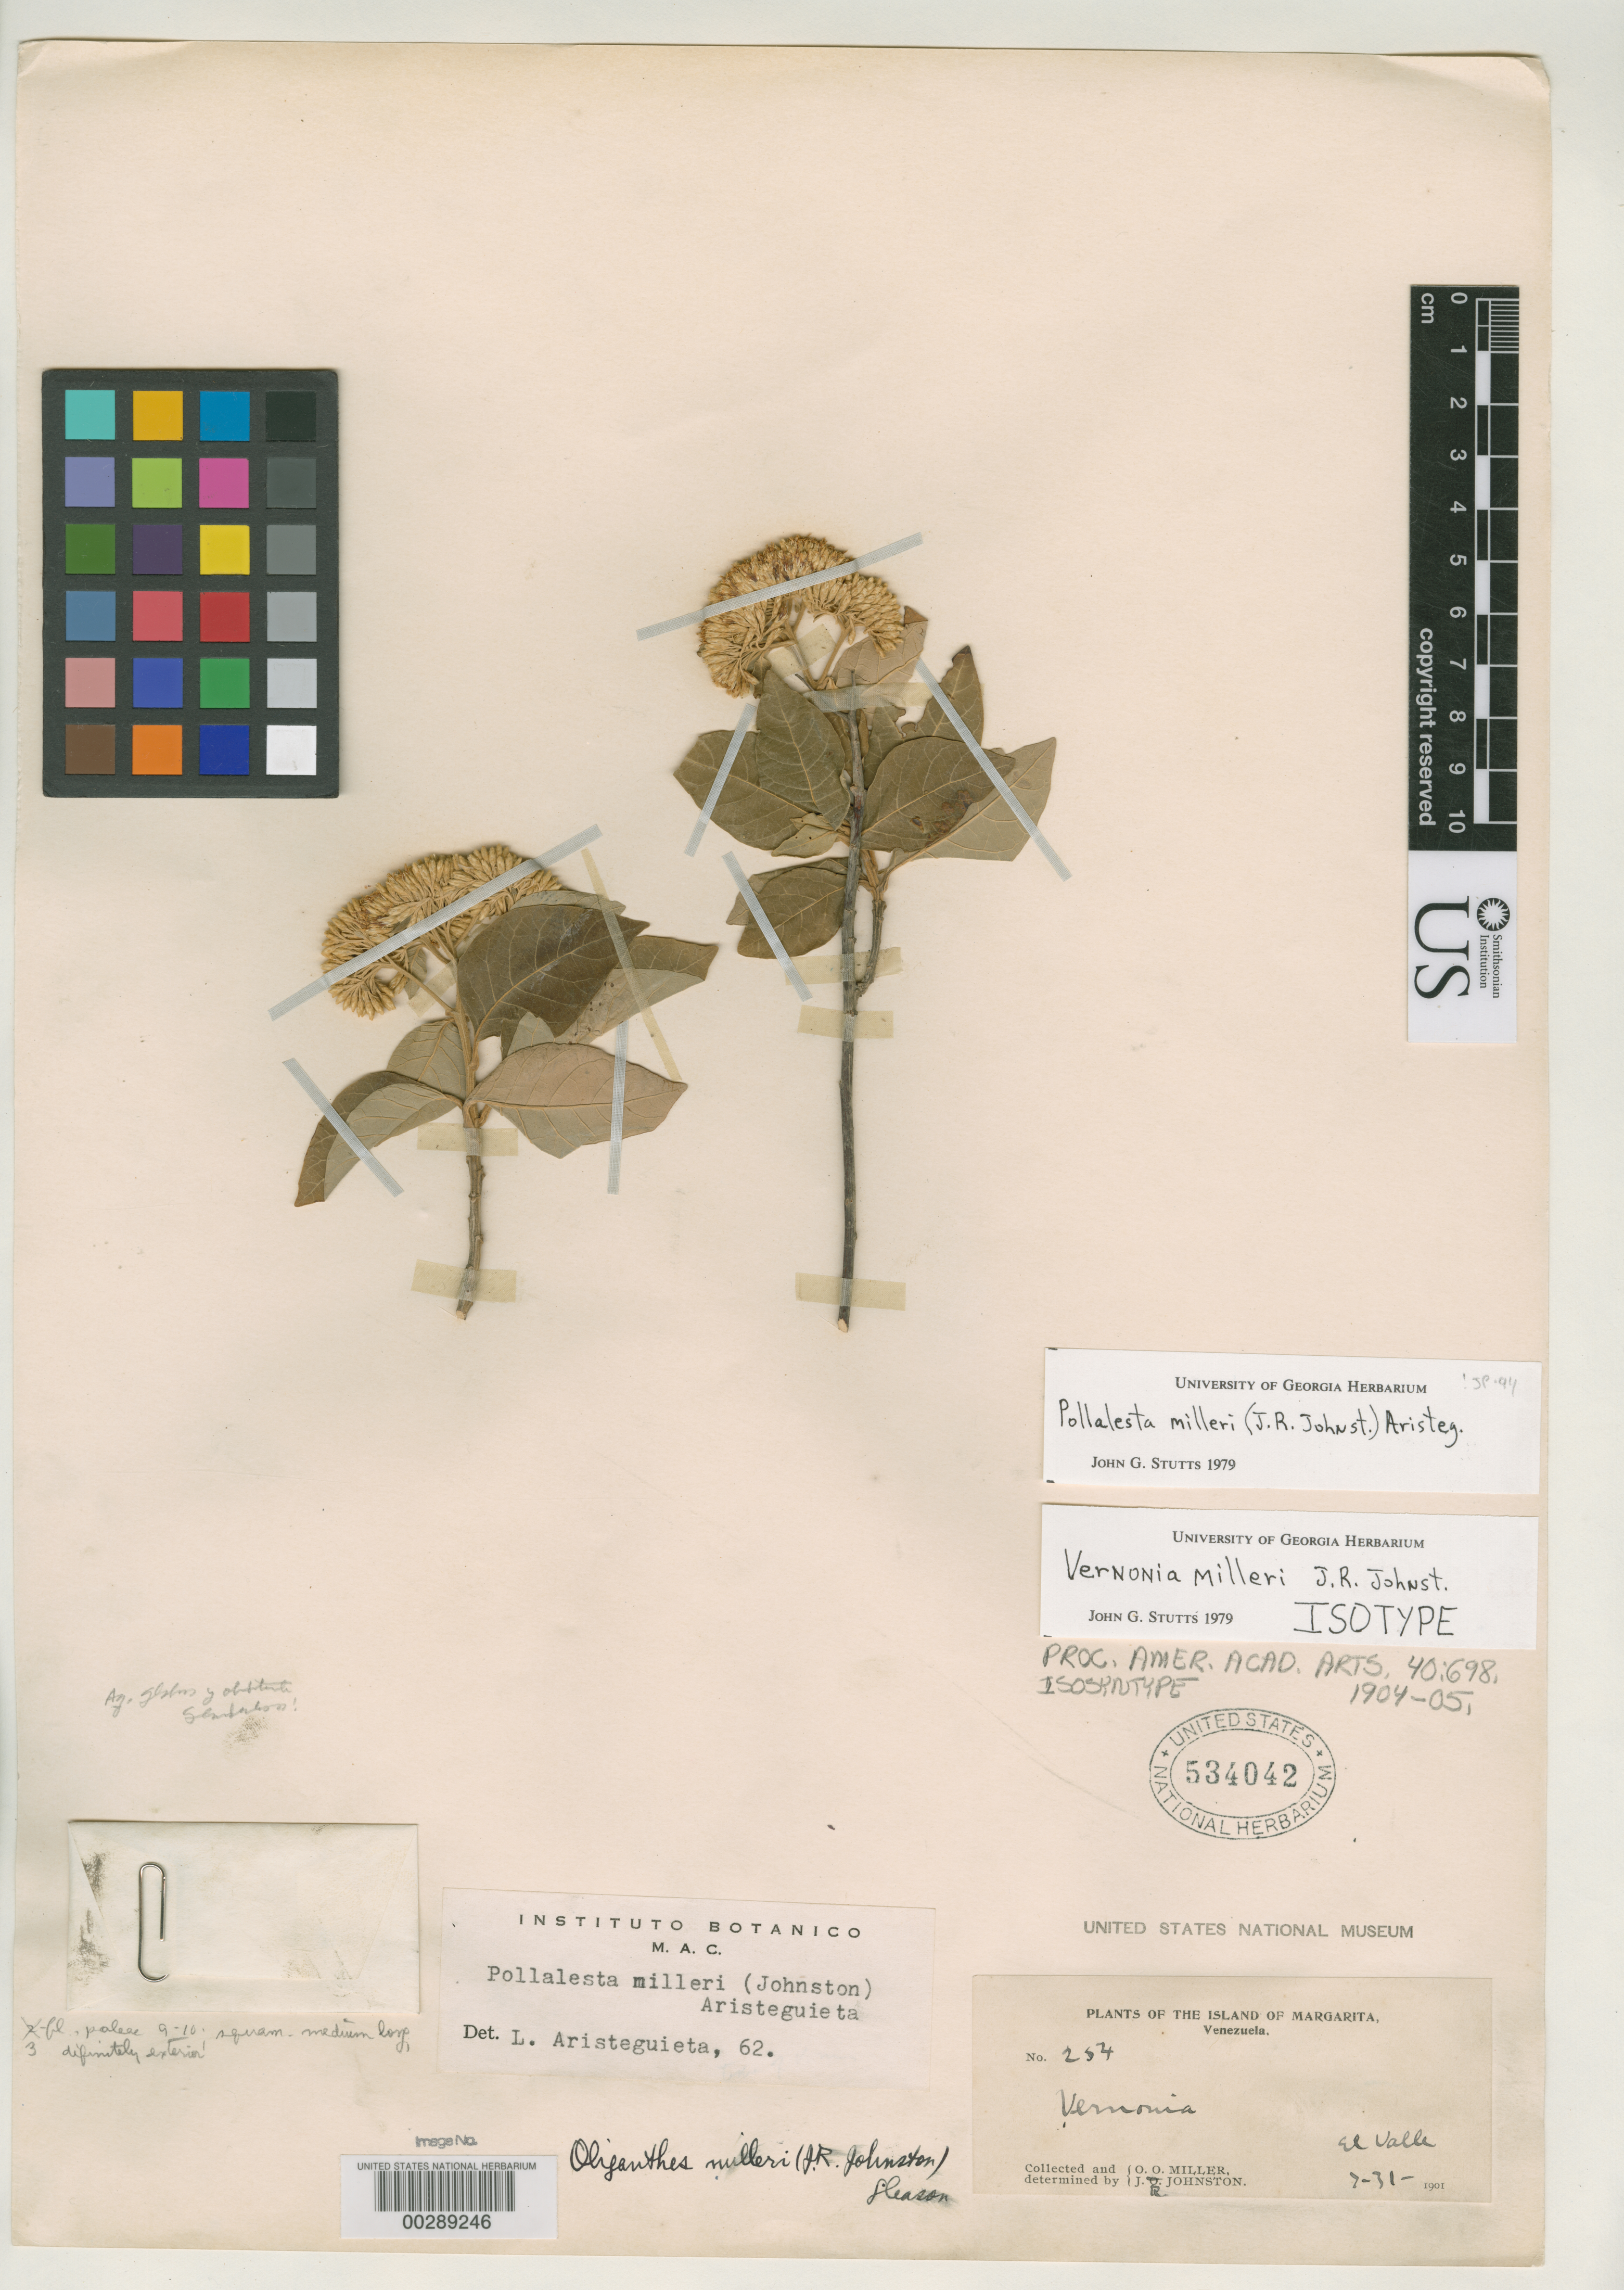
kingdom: Plantae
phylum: Tracheophyta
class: Magnoliopsida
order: Asterales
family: Asteraceae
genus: Vernonia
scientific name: Vernonia milleri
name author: J.R. Johnst.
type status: Isosyntype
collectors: O. O. Miller & J. Johnston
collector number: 254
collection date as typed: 31 Jul 1901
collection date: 1901-07-31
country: Venezuela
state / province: Nueva Esparta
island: Margarita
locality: El Valle, summit of south hills.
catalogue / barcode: US 534042